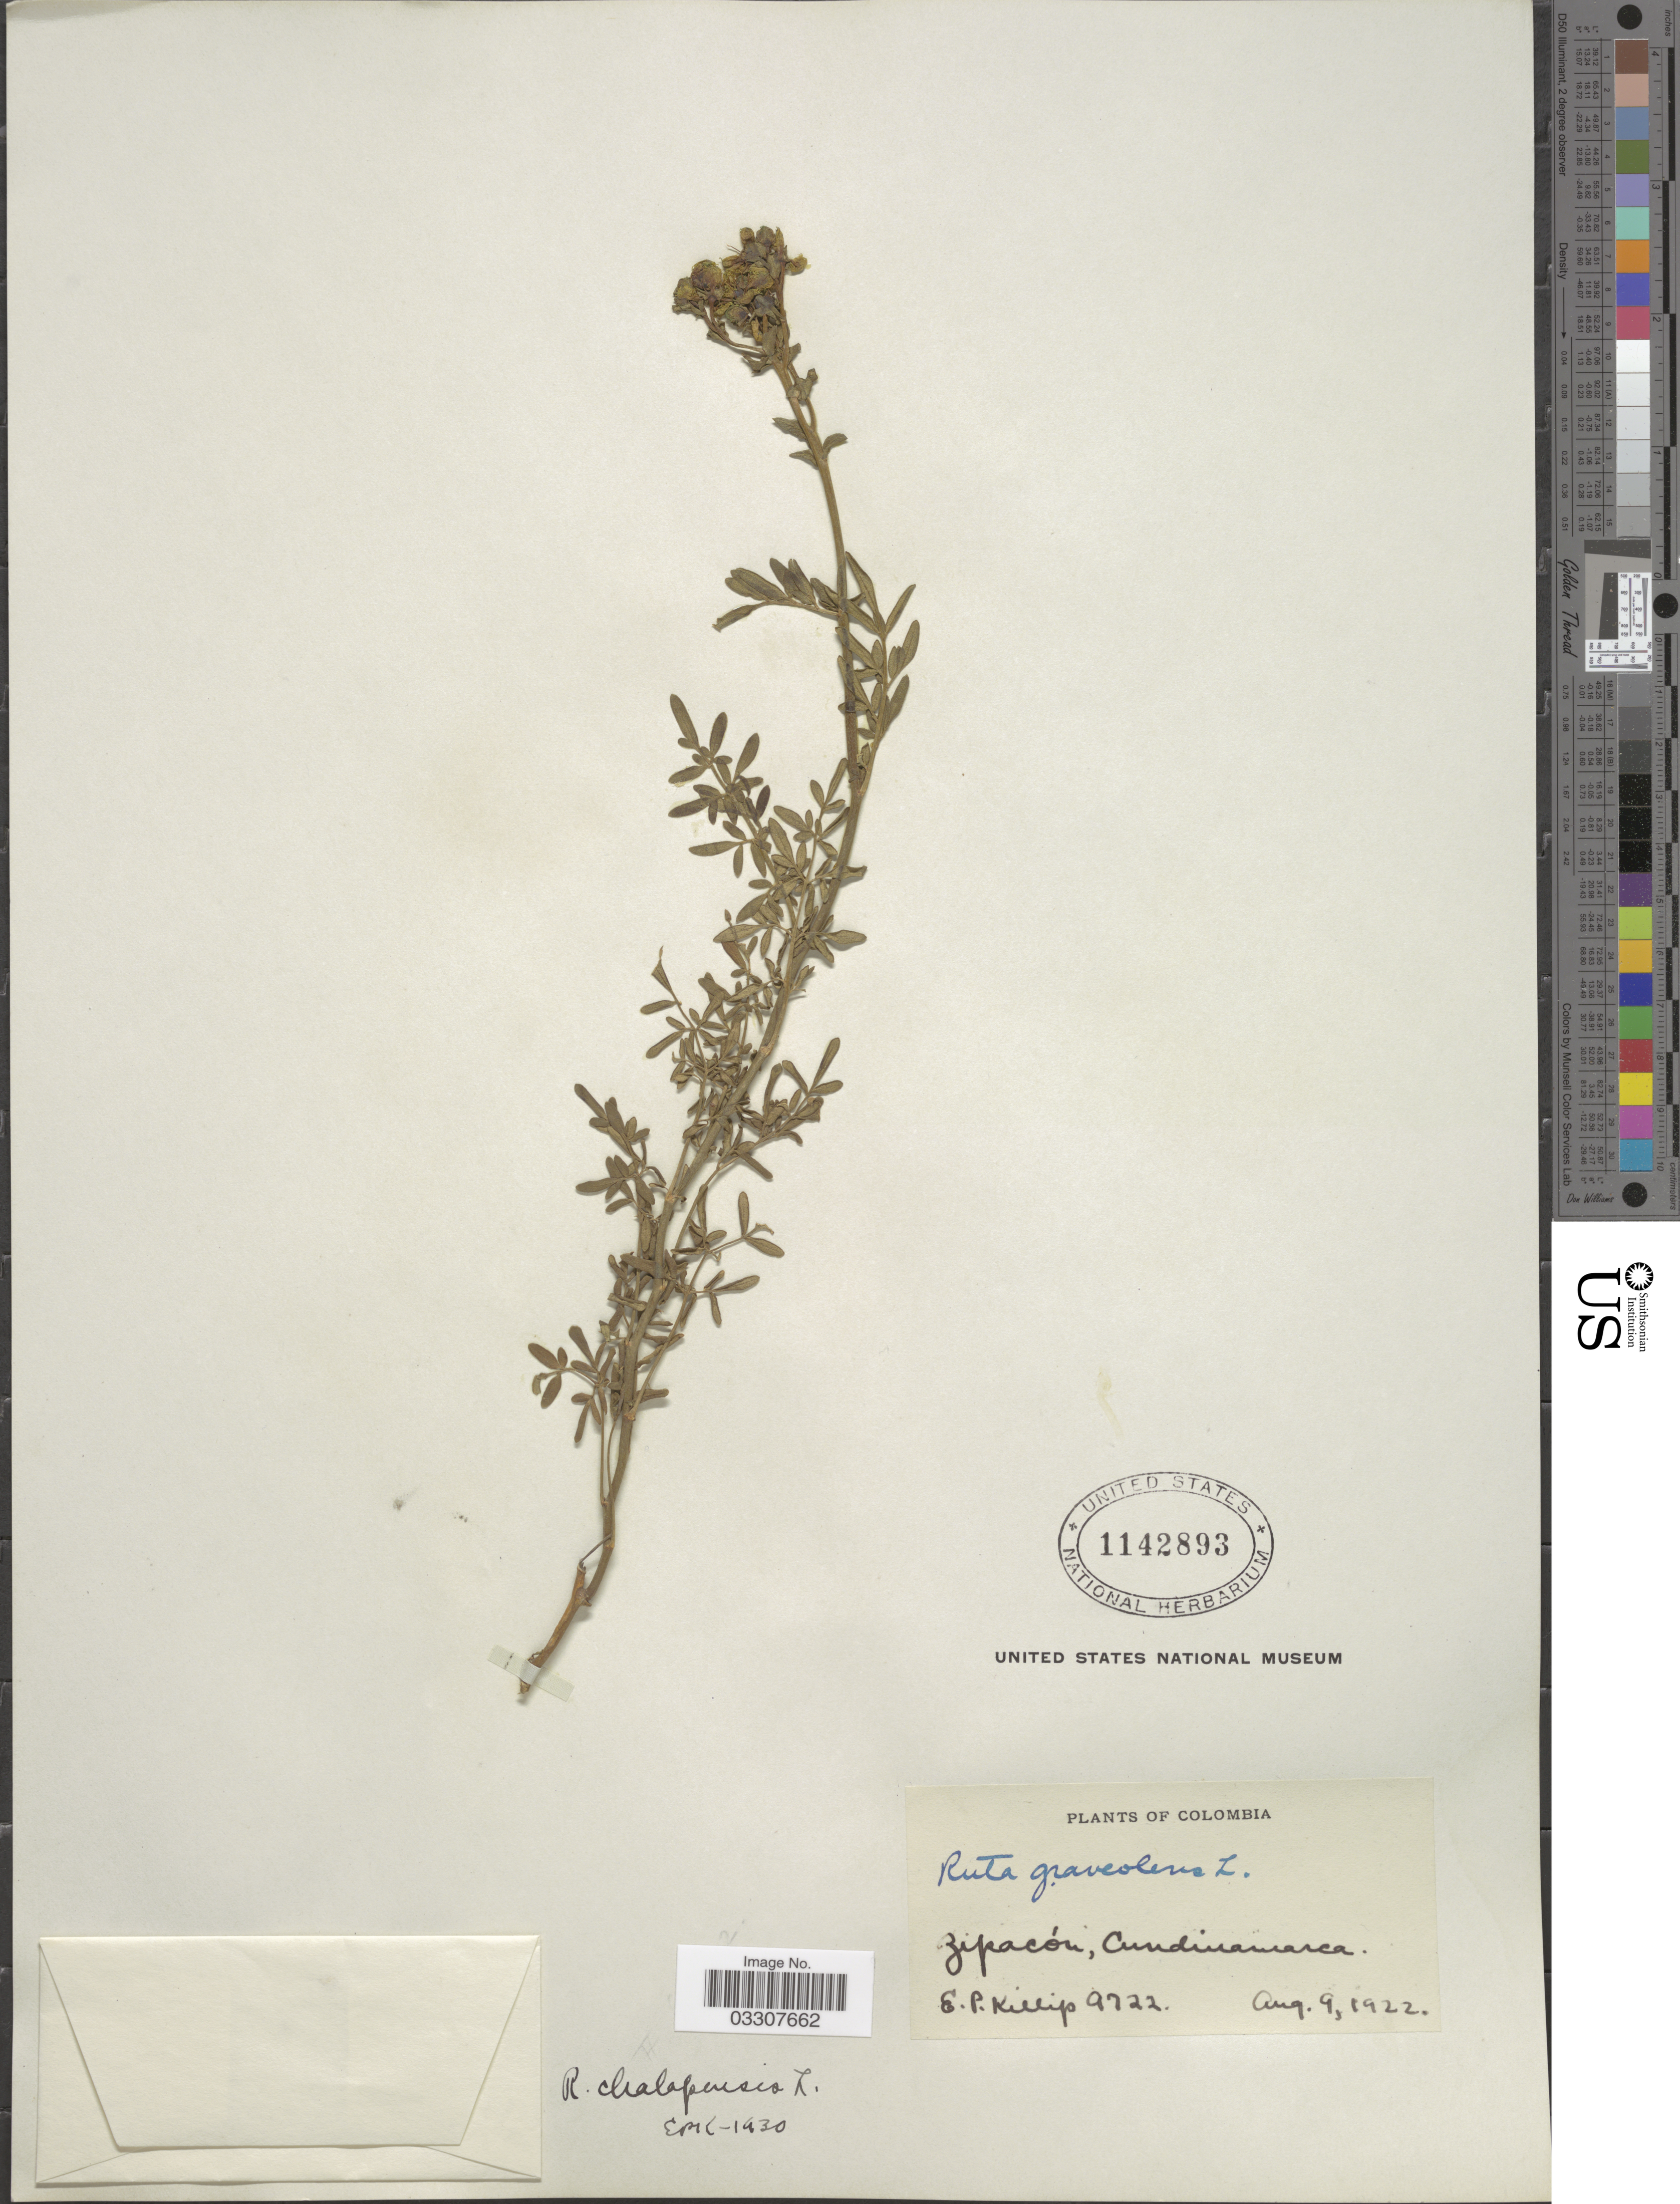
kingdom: Plantae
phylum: Tracheophyta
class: Magnoliopsida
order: Sapindales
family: Rutaceae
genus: Ruta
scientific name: Ruta chalepensis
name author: L.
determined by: Strong, Mark T., (BOT), Smithsonian Institution - National Museum of Natural History (UNITED STATES)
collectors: E. P. Killip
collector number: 9722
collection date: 1922-08-09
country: Colombia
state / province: Cundinamarca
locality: Zipacón.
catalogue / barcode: US 1142893